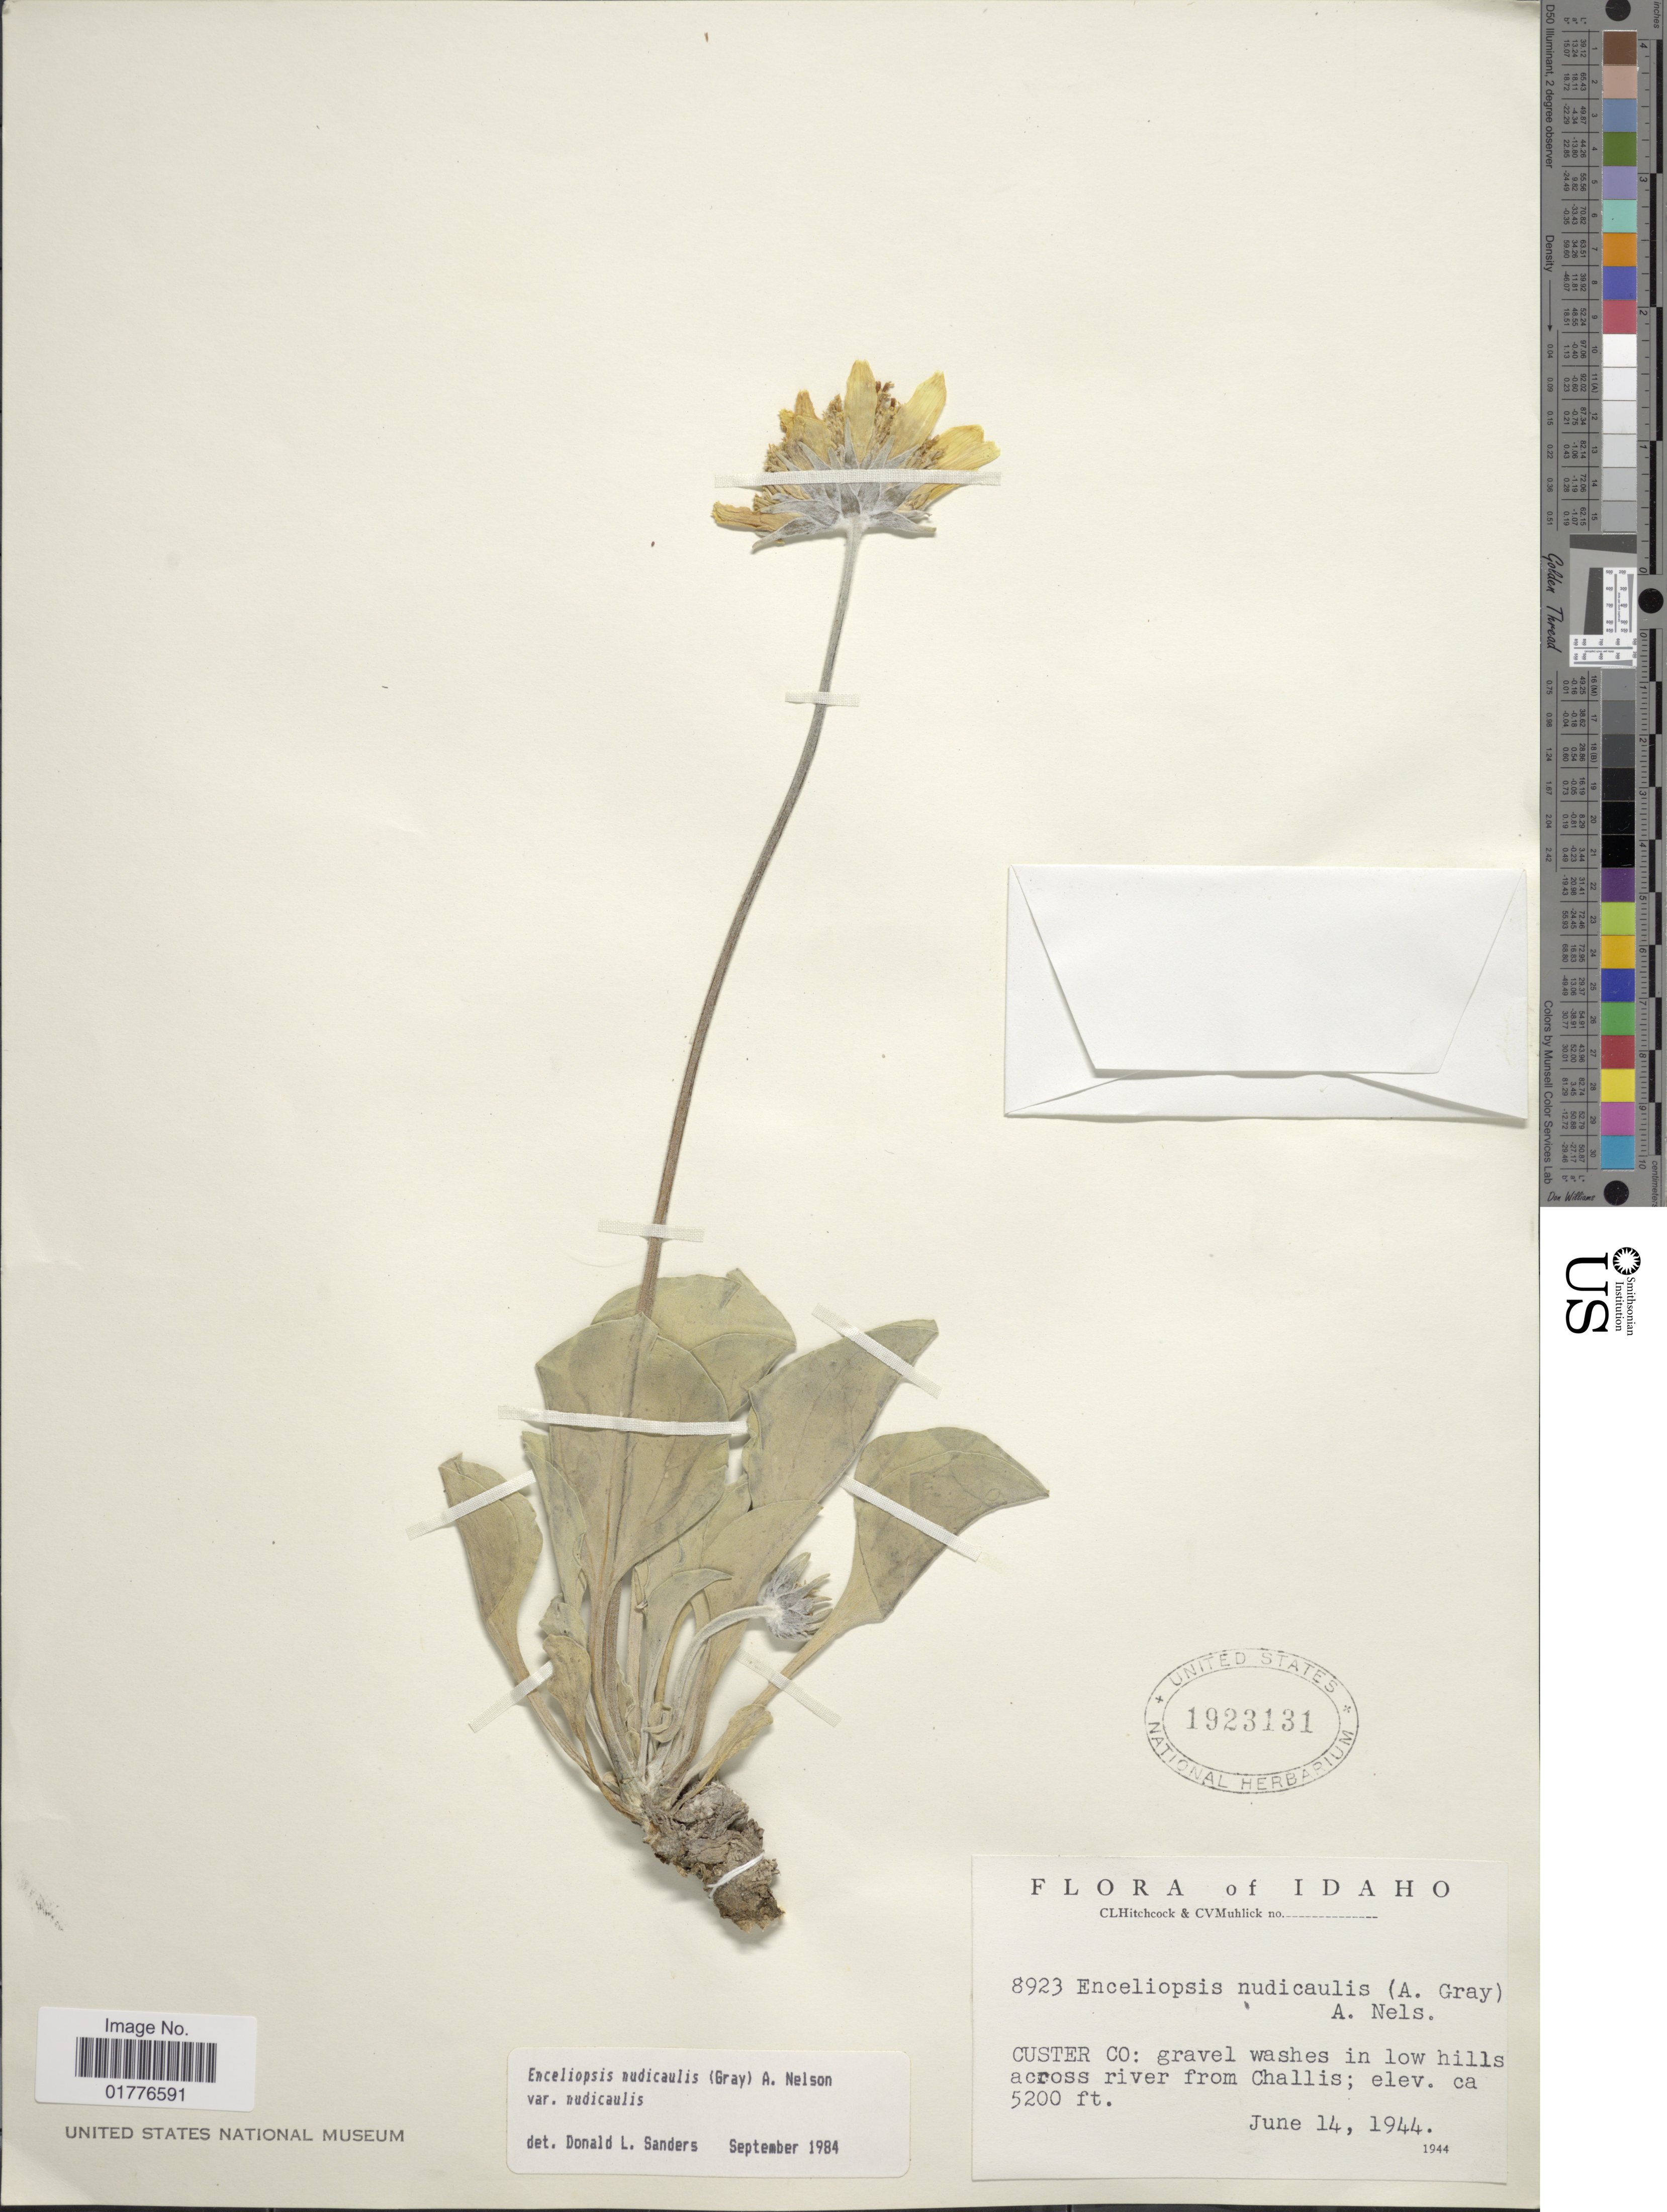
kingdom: Plantae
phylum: Tracheophyta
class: Magnoliopsida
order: Asterales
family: Asteraceae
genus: Enceliopsis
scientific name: Enceliopsis nudicaulis var. nudicaulis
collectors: C. L. Hitchcock & C. V. Muhlick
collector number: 8923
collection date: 1944-06-14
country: United States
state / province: Idaho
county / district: Custer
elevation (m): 1585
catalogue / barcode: US 1923131